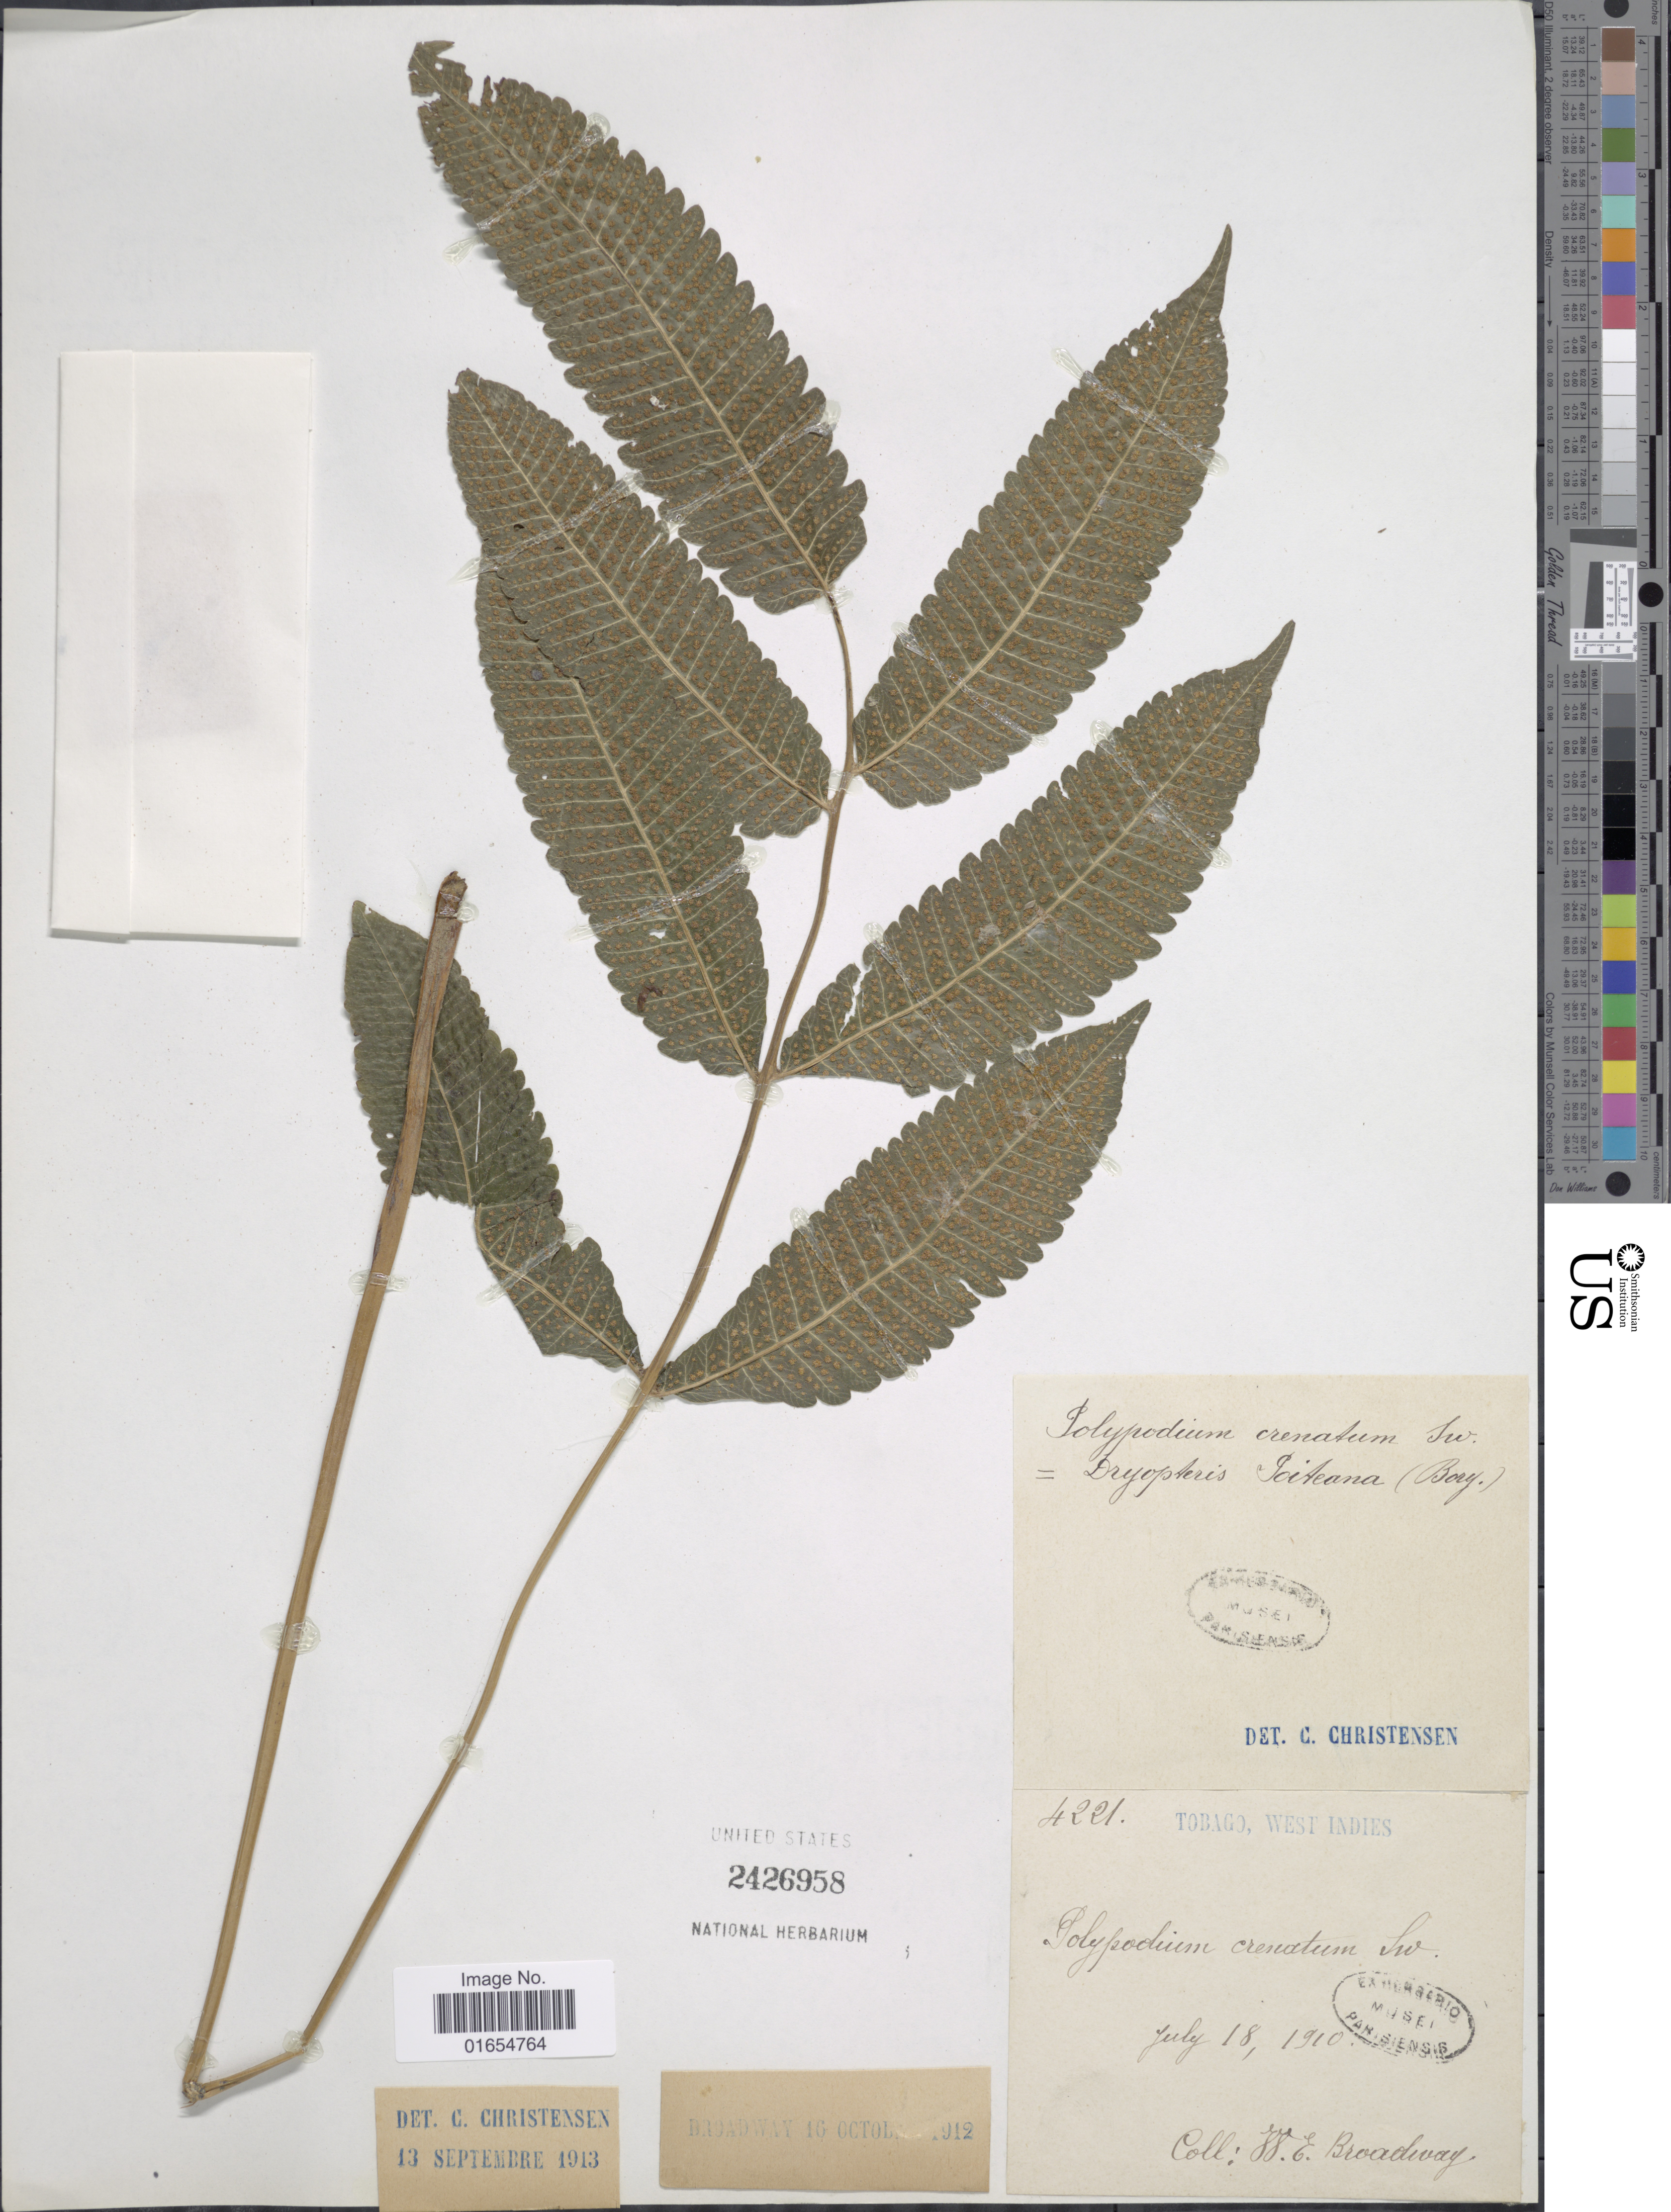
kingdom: Plantae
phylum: Tracheophyta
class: Polypodiopsida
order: Polypodiales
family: Thelypteridaceae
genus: Goniopteris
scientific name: Goniopteris poiteana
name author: (Bory) Ching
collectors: W. E. Broadway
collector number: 4221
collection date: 1910-07-18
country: Trinidad and Tobago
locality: Tobago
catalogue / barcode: US 2426958